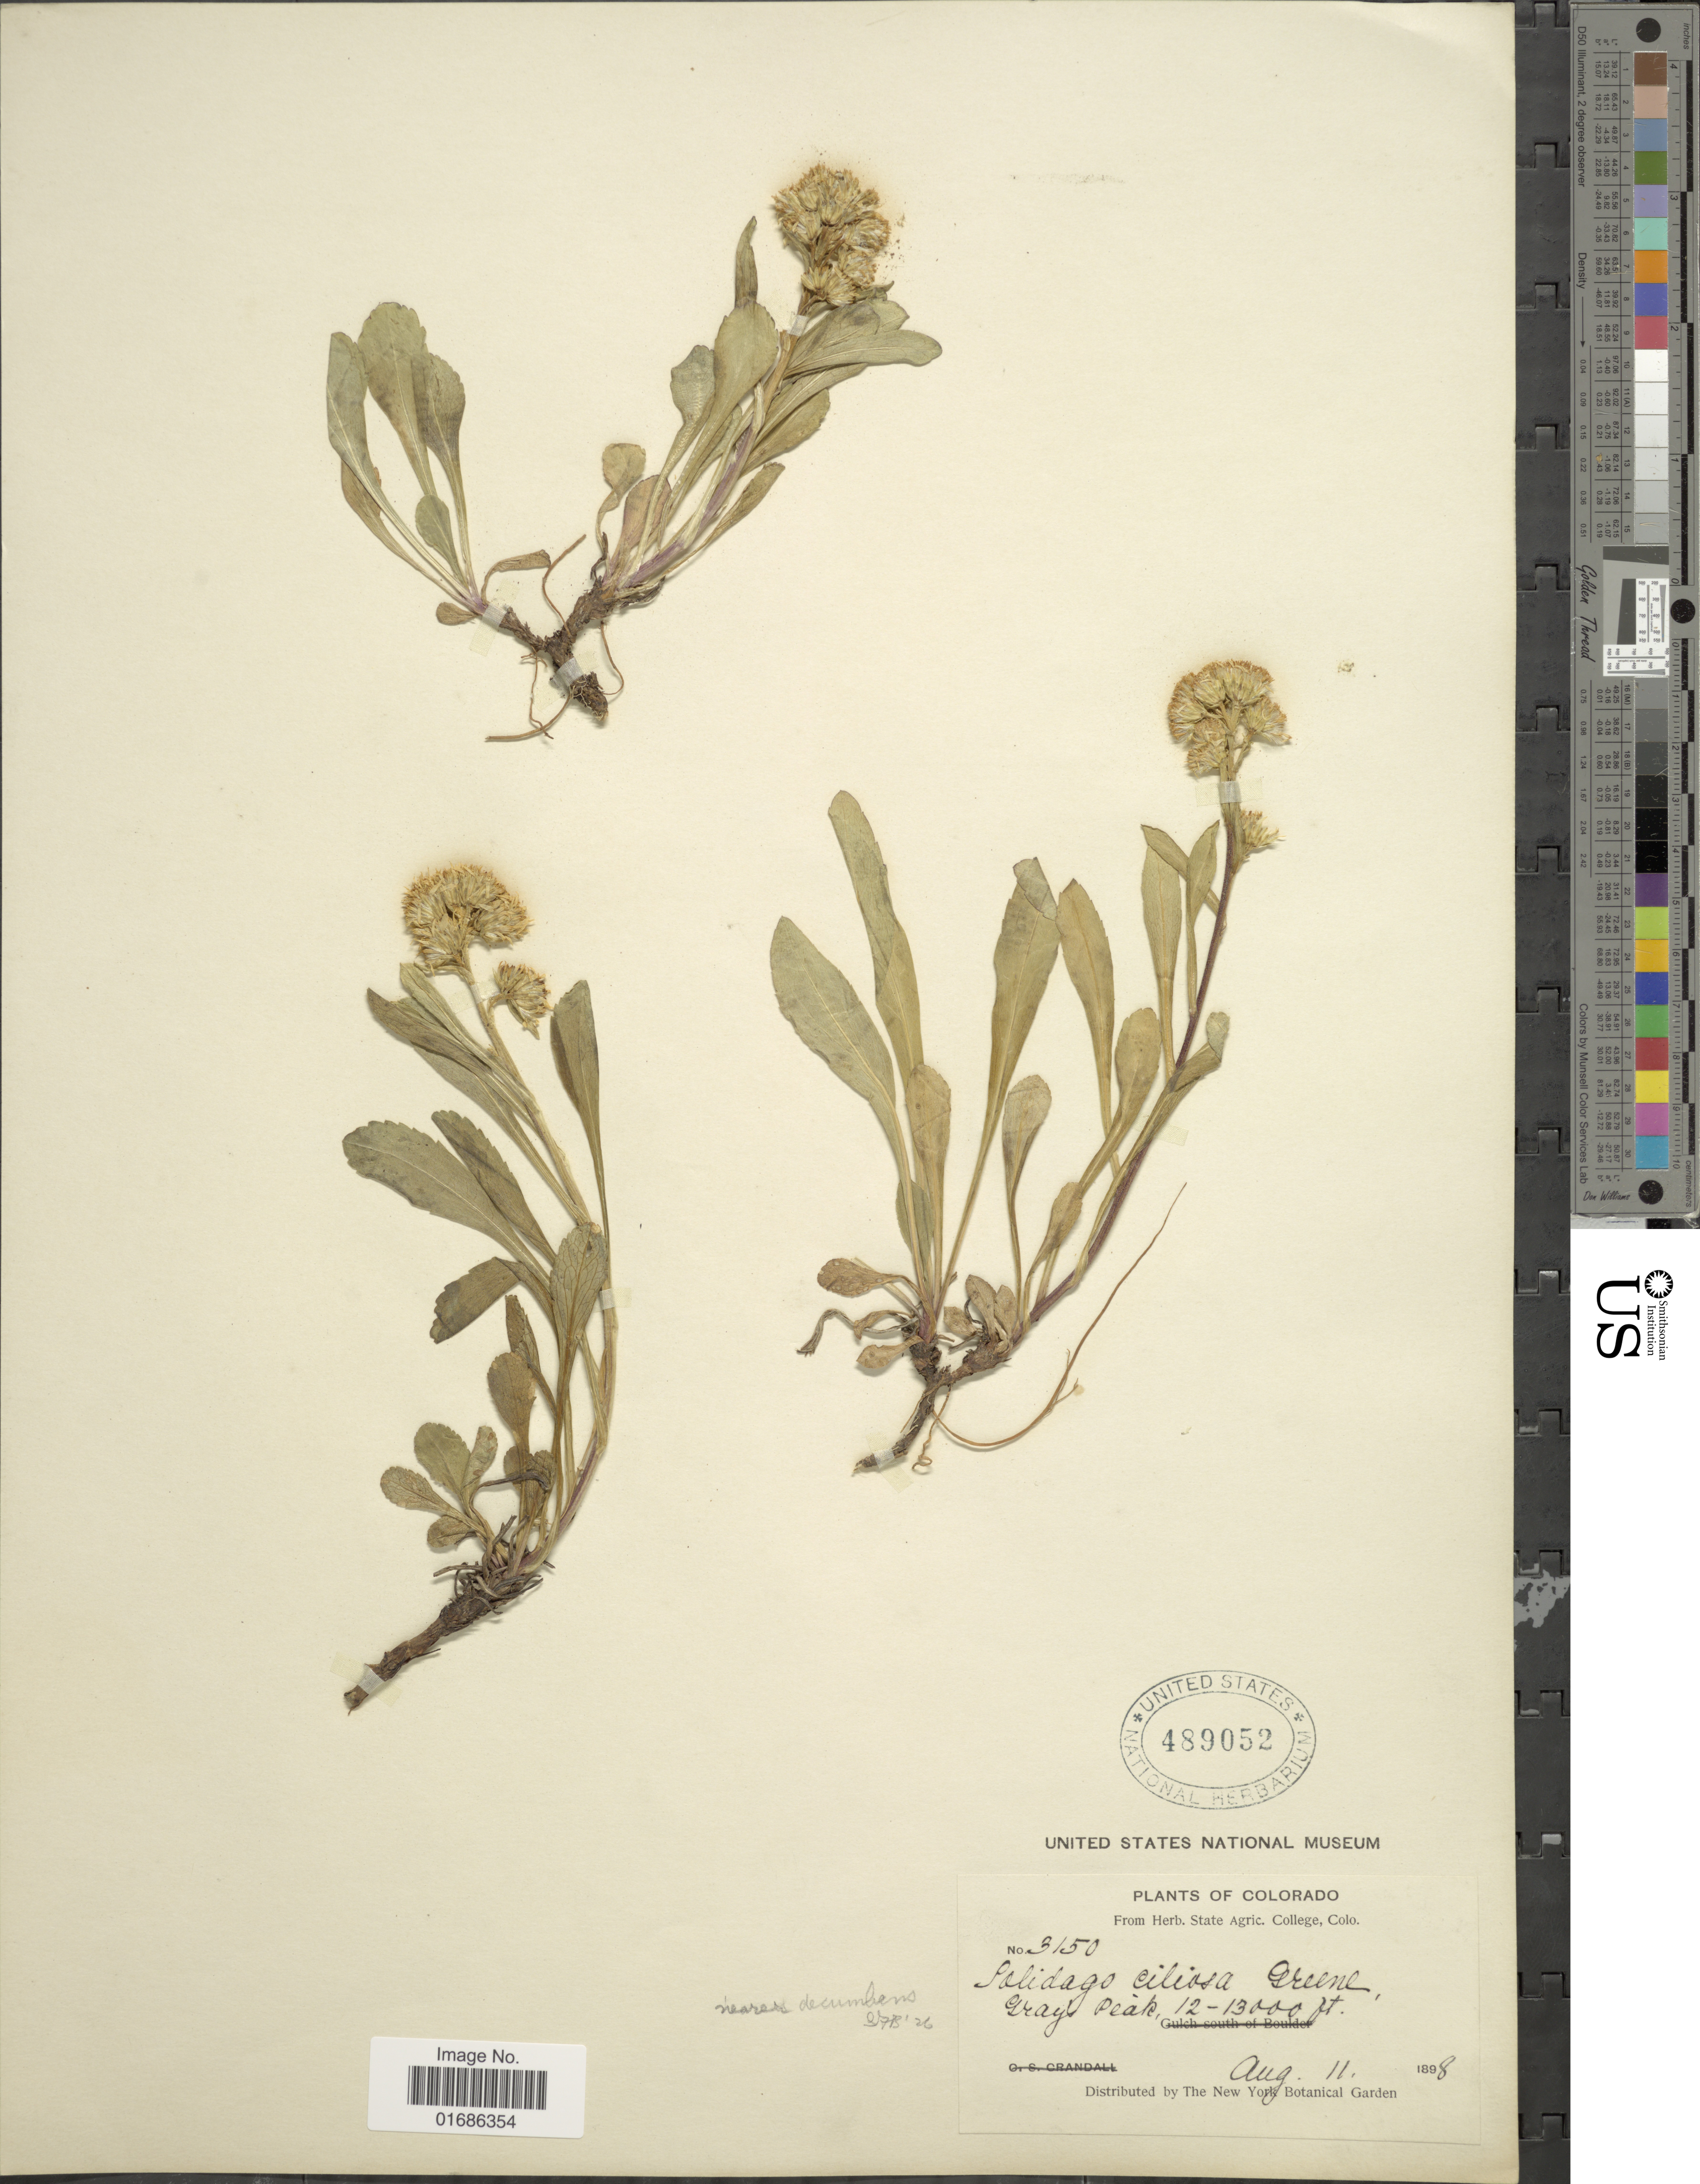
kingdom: Plantae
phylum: Tracheophyta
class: Magnoliopsida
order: Asterales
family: Asteraceae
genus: Solidago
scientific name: Solidago decumbens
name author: Greene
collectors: ex herb. State Agric. College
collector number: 3150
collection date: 1898-08-11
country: United States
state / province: Colorado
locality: Gray Peak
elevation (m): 3658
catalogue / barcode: US 489052